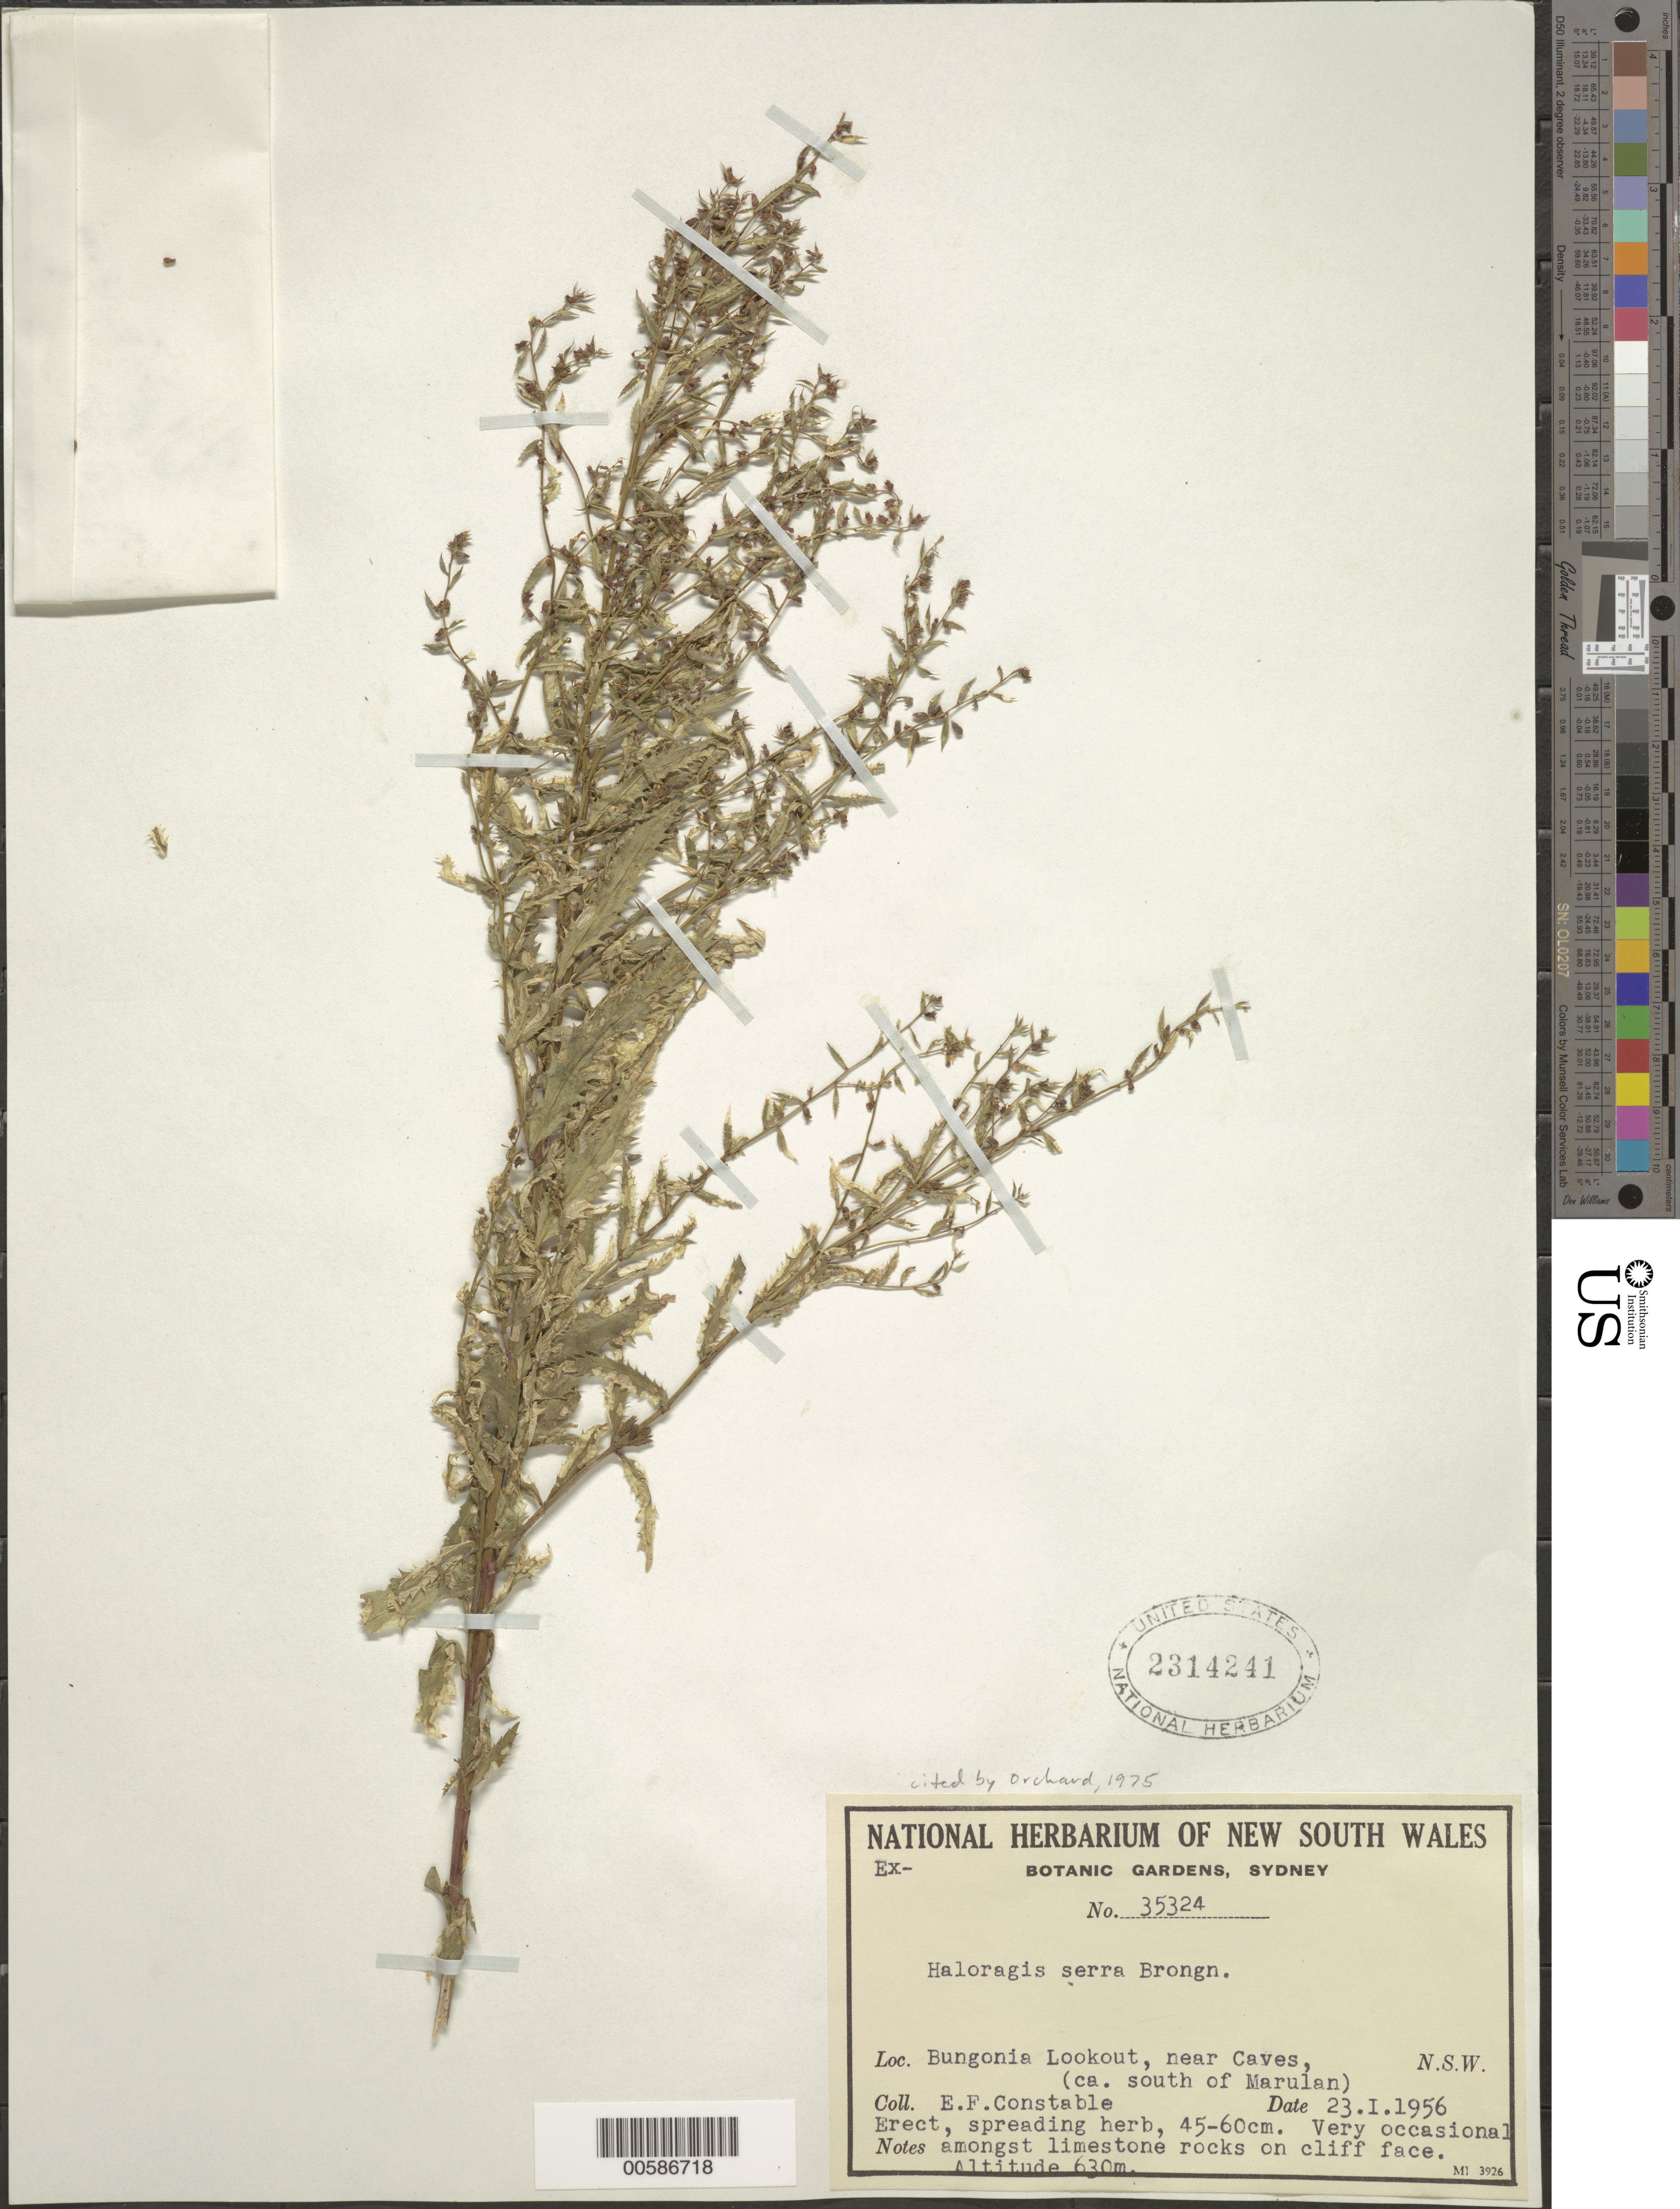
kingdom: Plantae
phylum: Tracheophyta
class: Magnoliopsida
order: Saxifragales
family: Haloragaceae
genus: Haloragis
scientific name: Haloragis serra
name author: Brongn.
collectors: E. F. Constable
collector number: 35324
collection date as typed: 23 Jan 1956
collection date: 1956-01-23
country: Australia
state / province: New South Wales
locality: Bungonia Lookout, near Caves, S of Marulan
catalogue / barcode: US 2314241